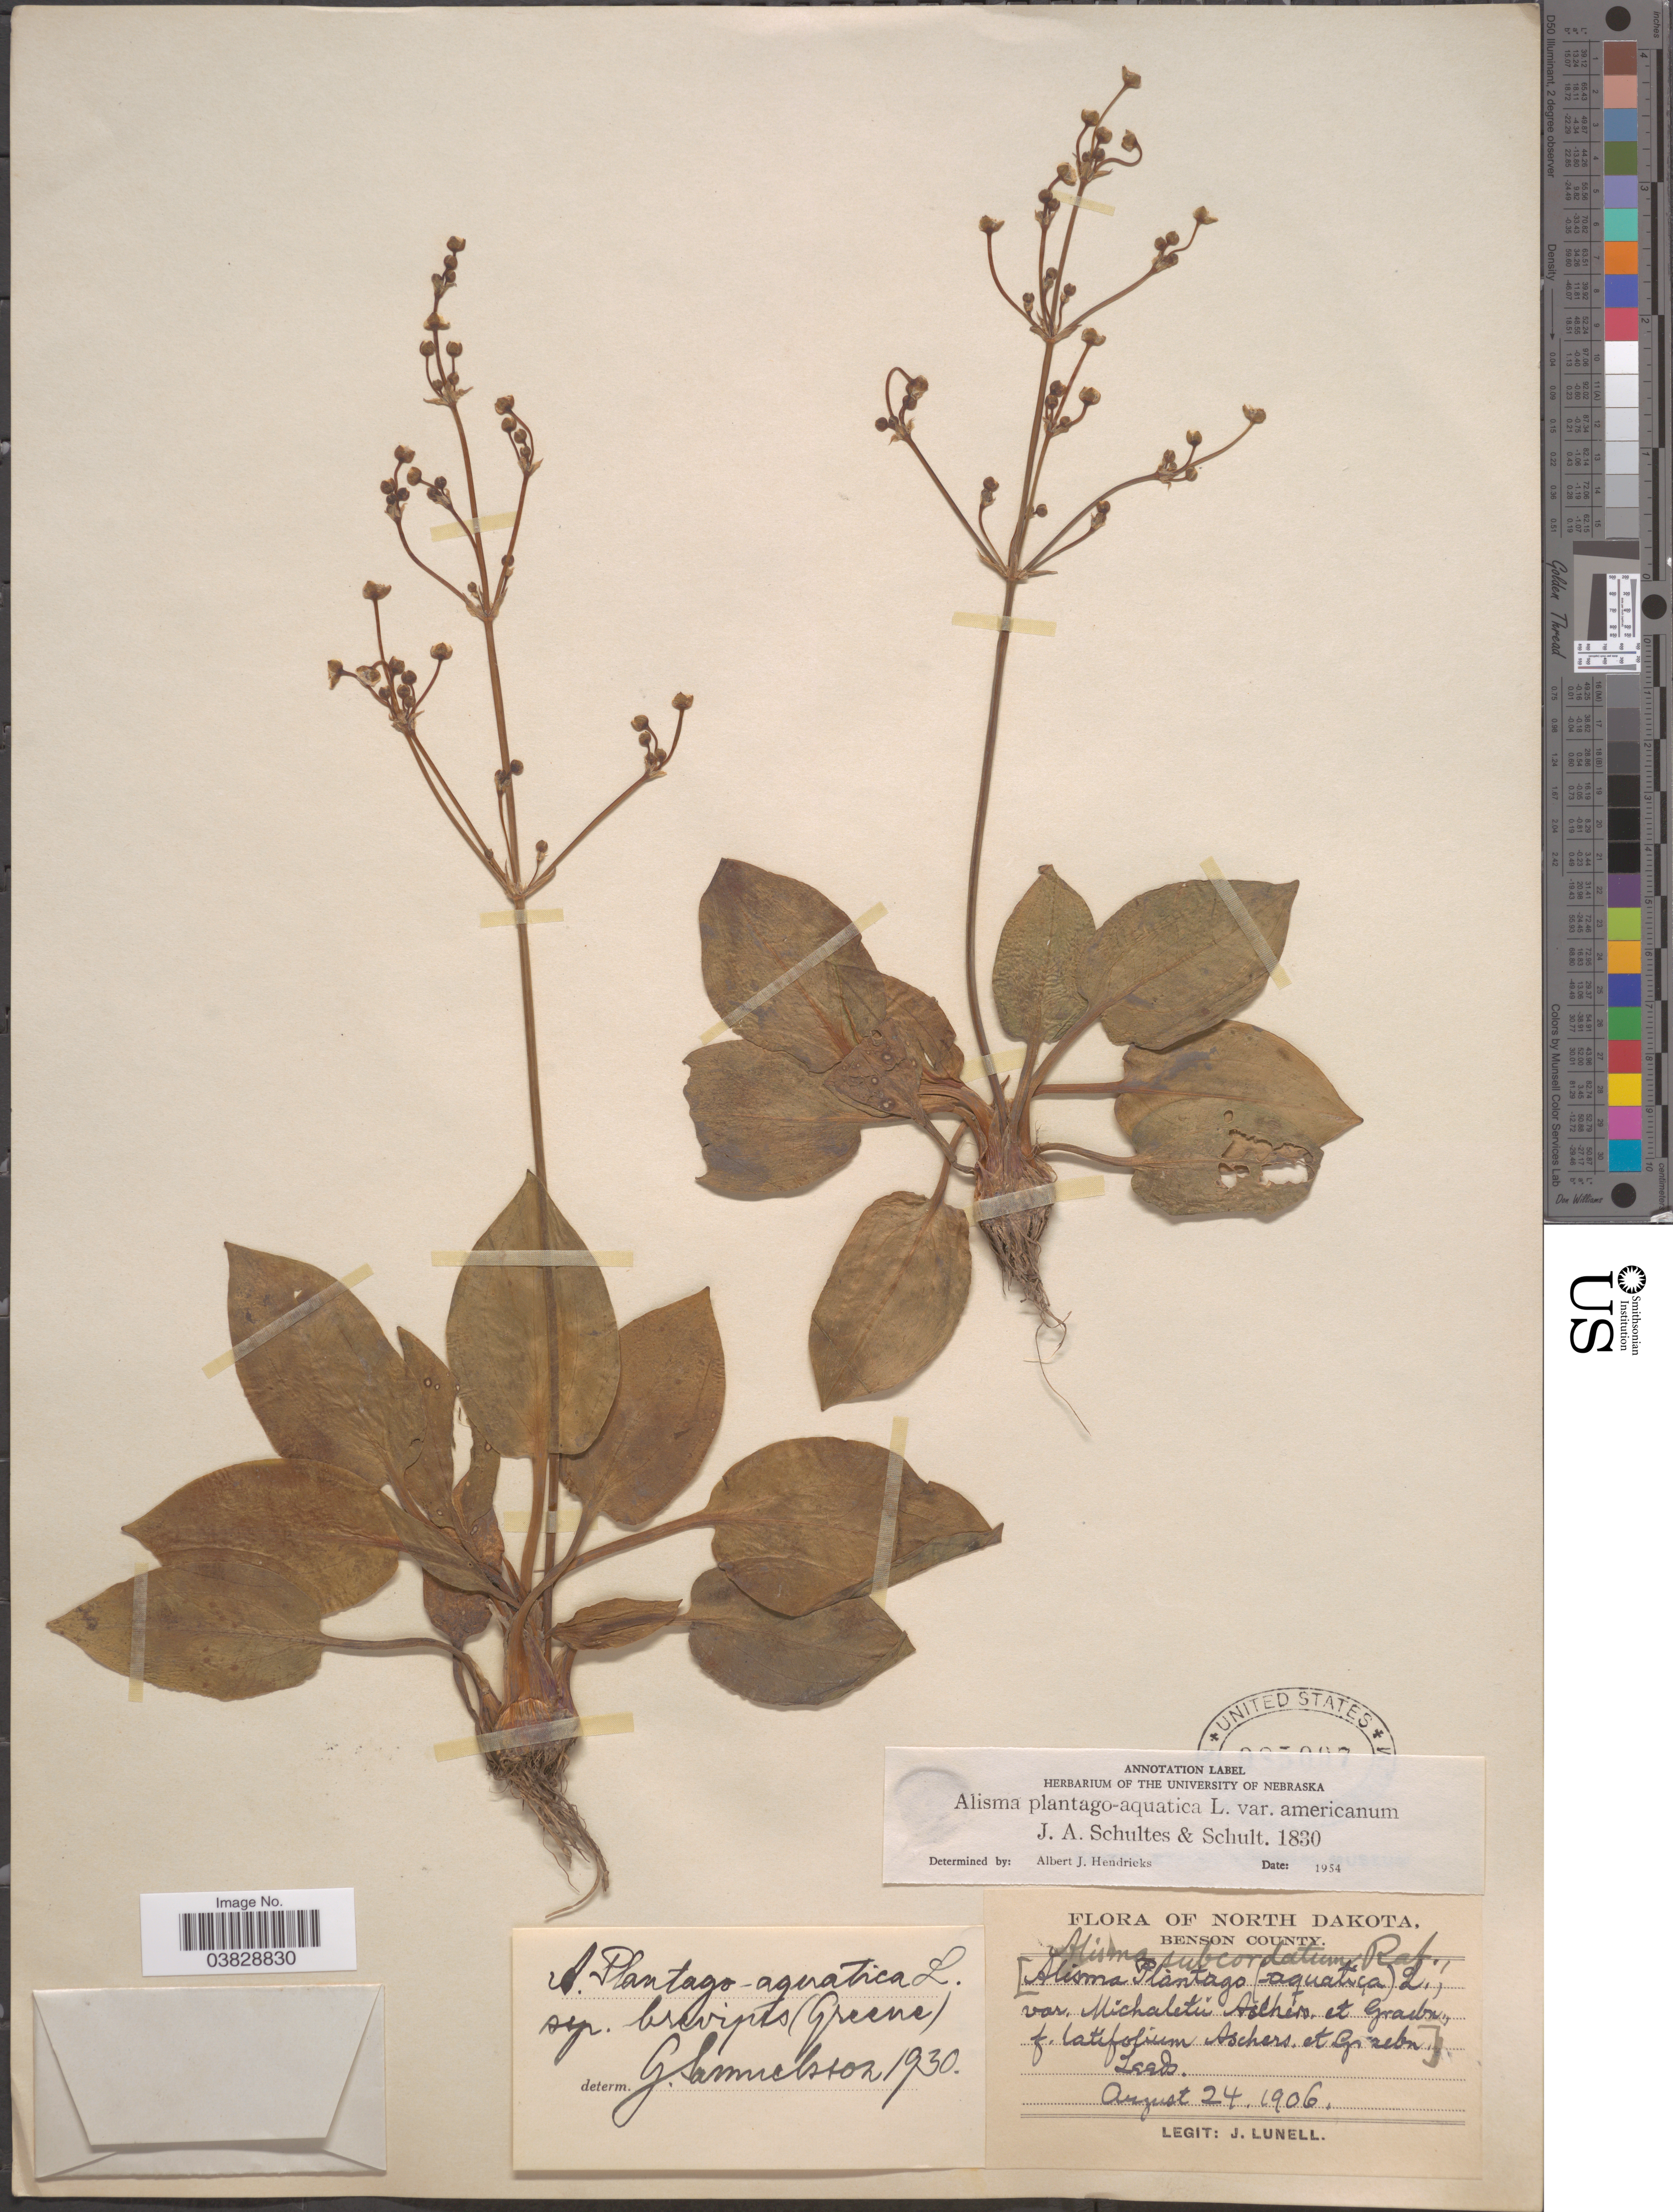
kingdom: Plantae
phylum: Tracheophyta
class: Liliopsida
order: Alismatales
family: Alismataceae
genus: Alisma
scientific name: Alisma plantago-aquatica var. americanum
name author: L.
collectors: J. Lunell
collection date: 1906-08-24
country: United States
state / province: North Dakota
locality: Benson County. Leeds.